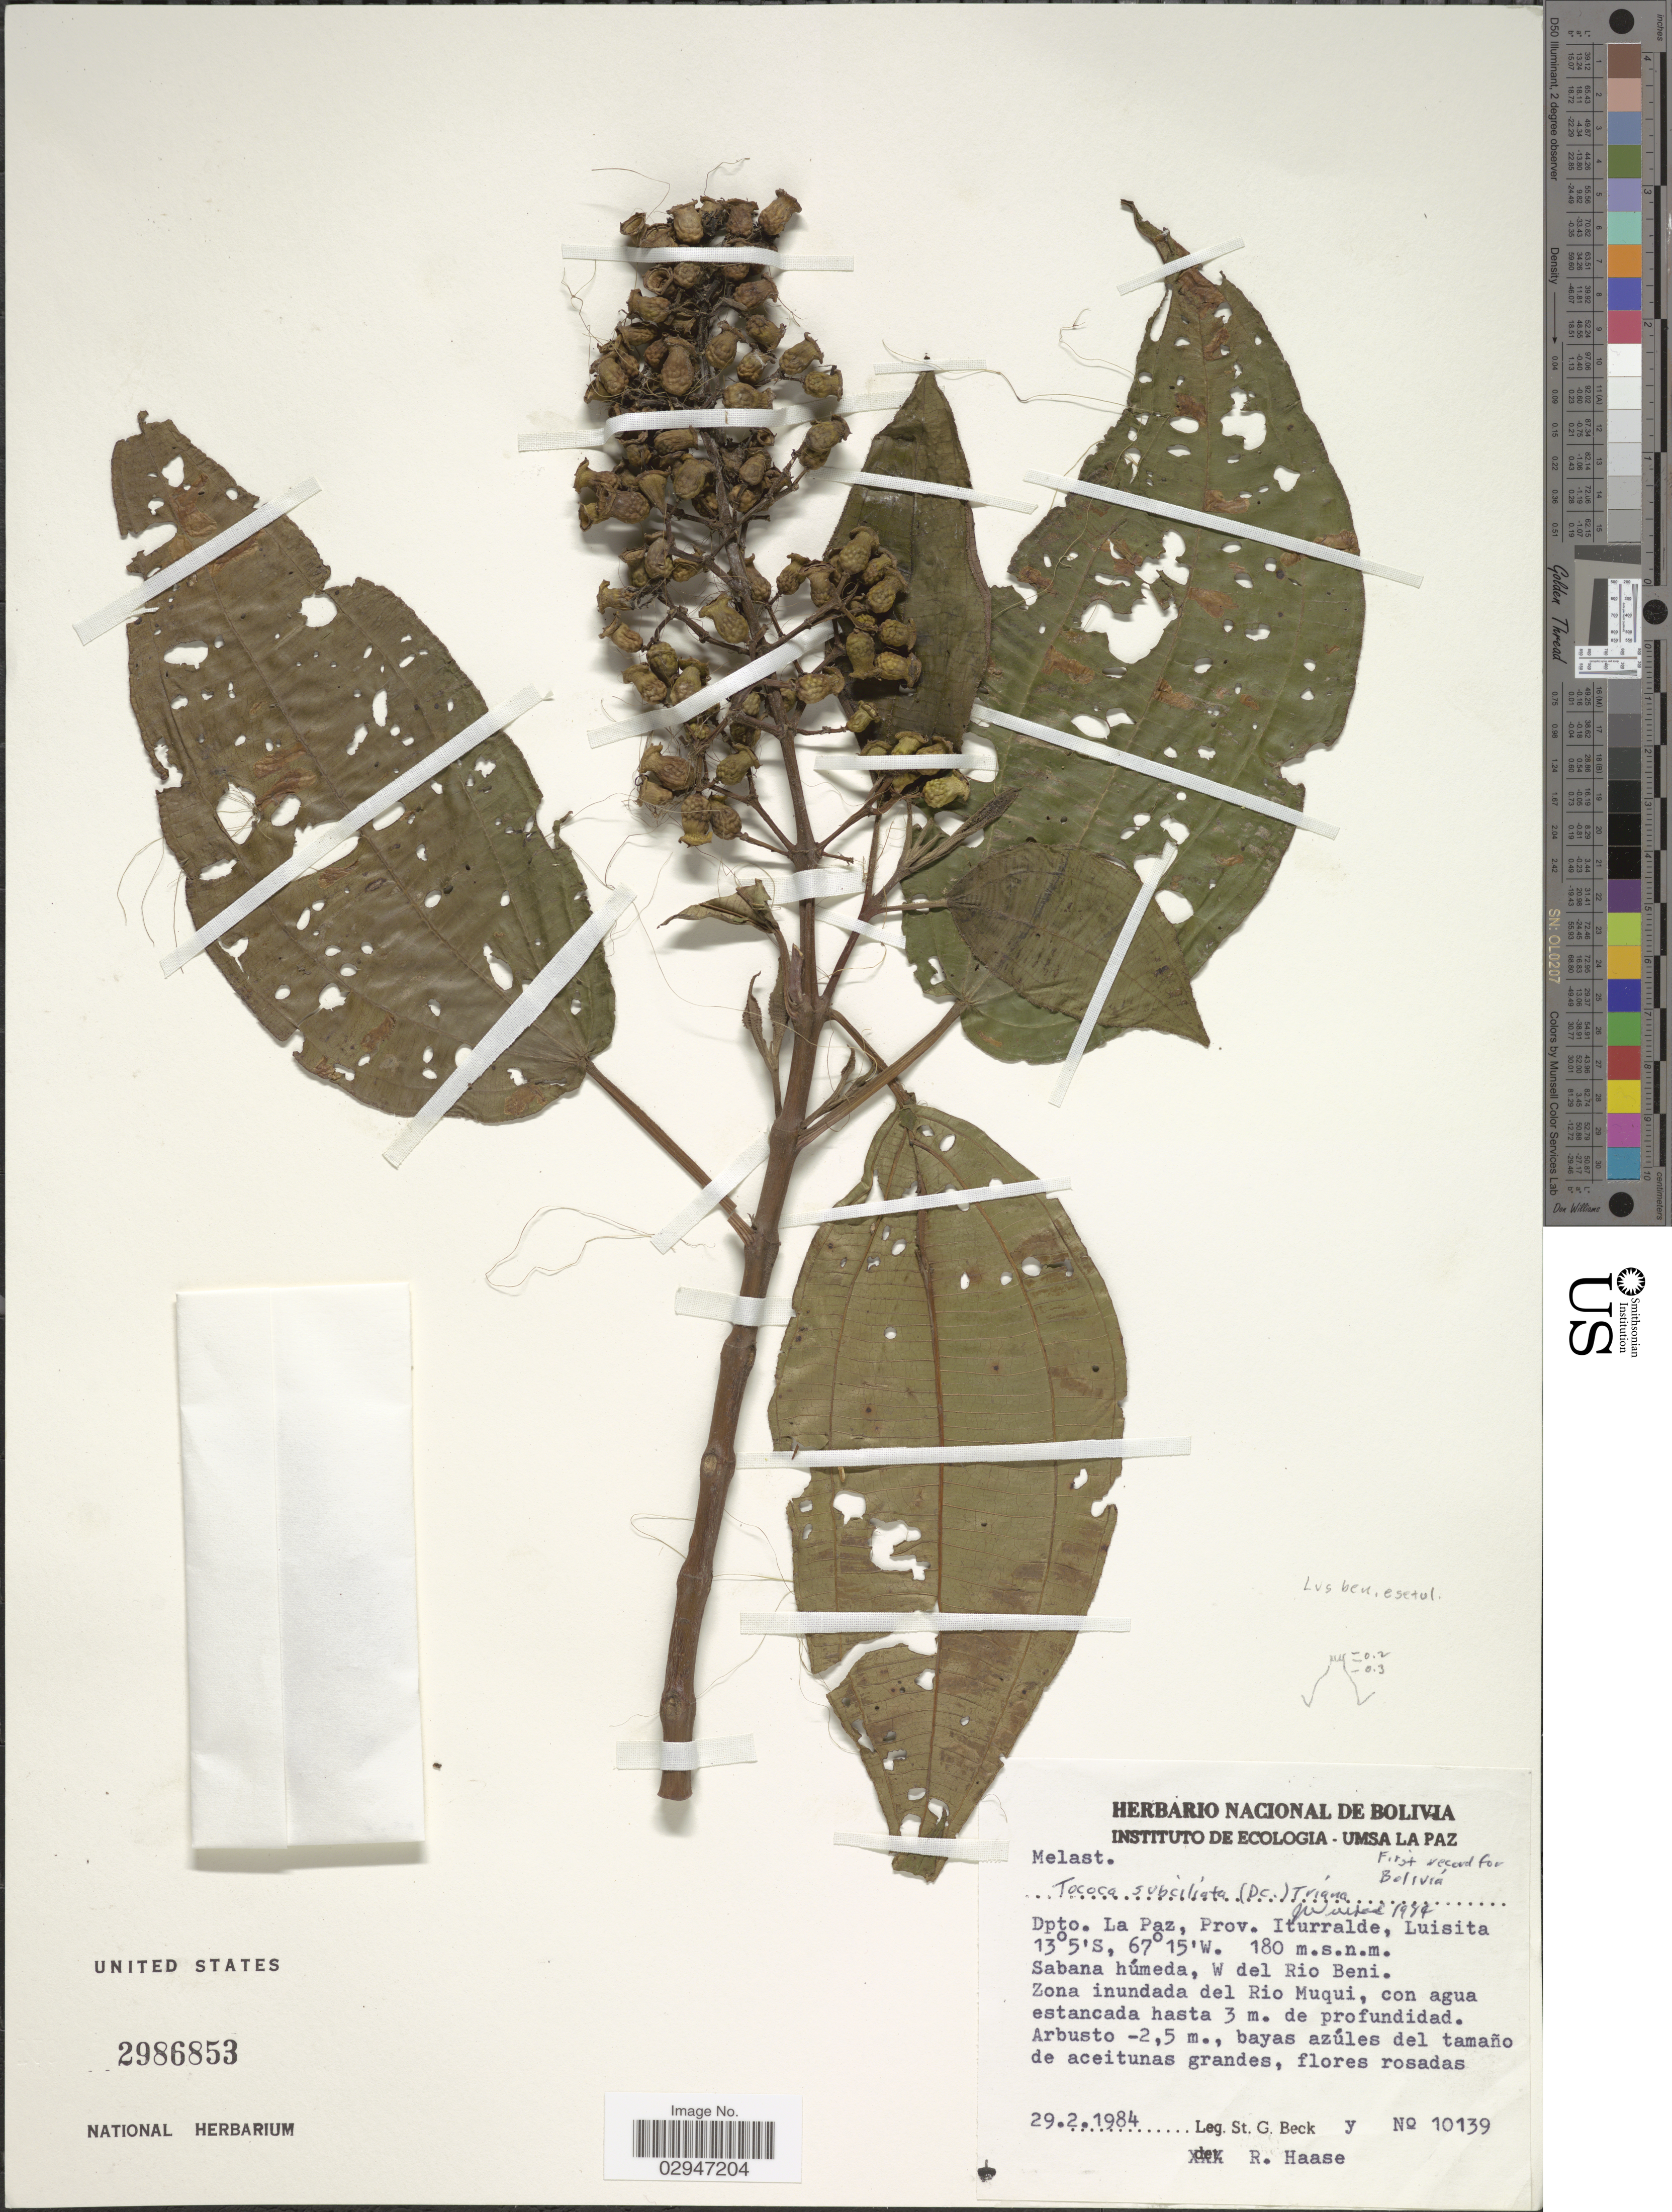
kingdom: Plantae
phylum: Tracheophyta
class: Magnoliopsida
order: Myrtales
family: Melastomataceae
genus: Tococa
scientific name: Tococa subciliata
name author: (DC.) Triana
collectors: S. G. Beck & R. Haase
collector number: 10139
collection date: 1984-02-29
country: Bolivia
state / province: La Paz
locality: Dpto. La Paz, Prov. Iturralde, Luisita. W del Rio Beni. Zona inundada del Rio Muqui.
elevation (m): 180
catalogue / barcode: US 2986853